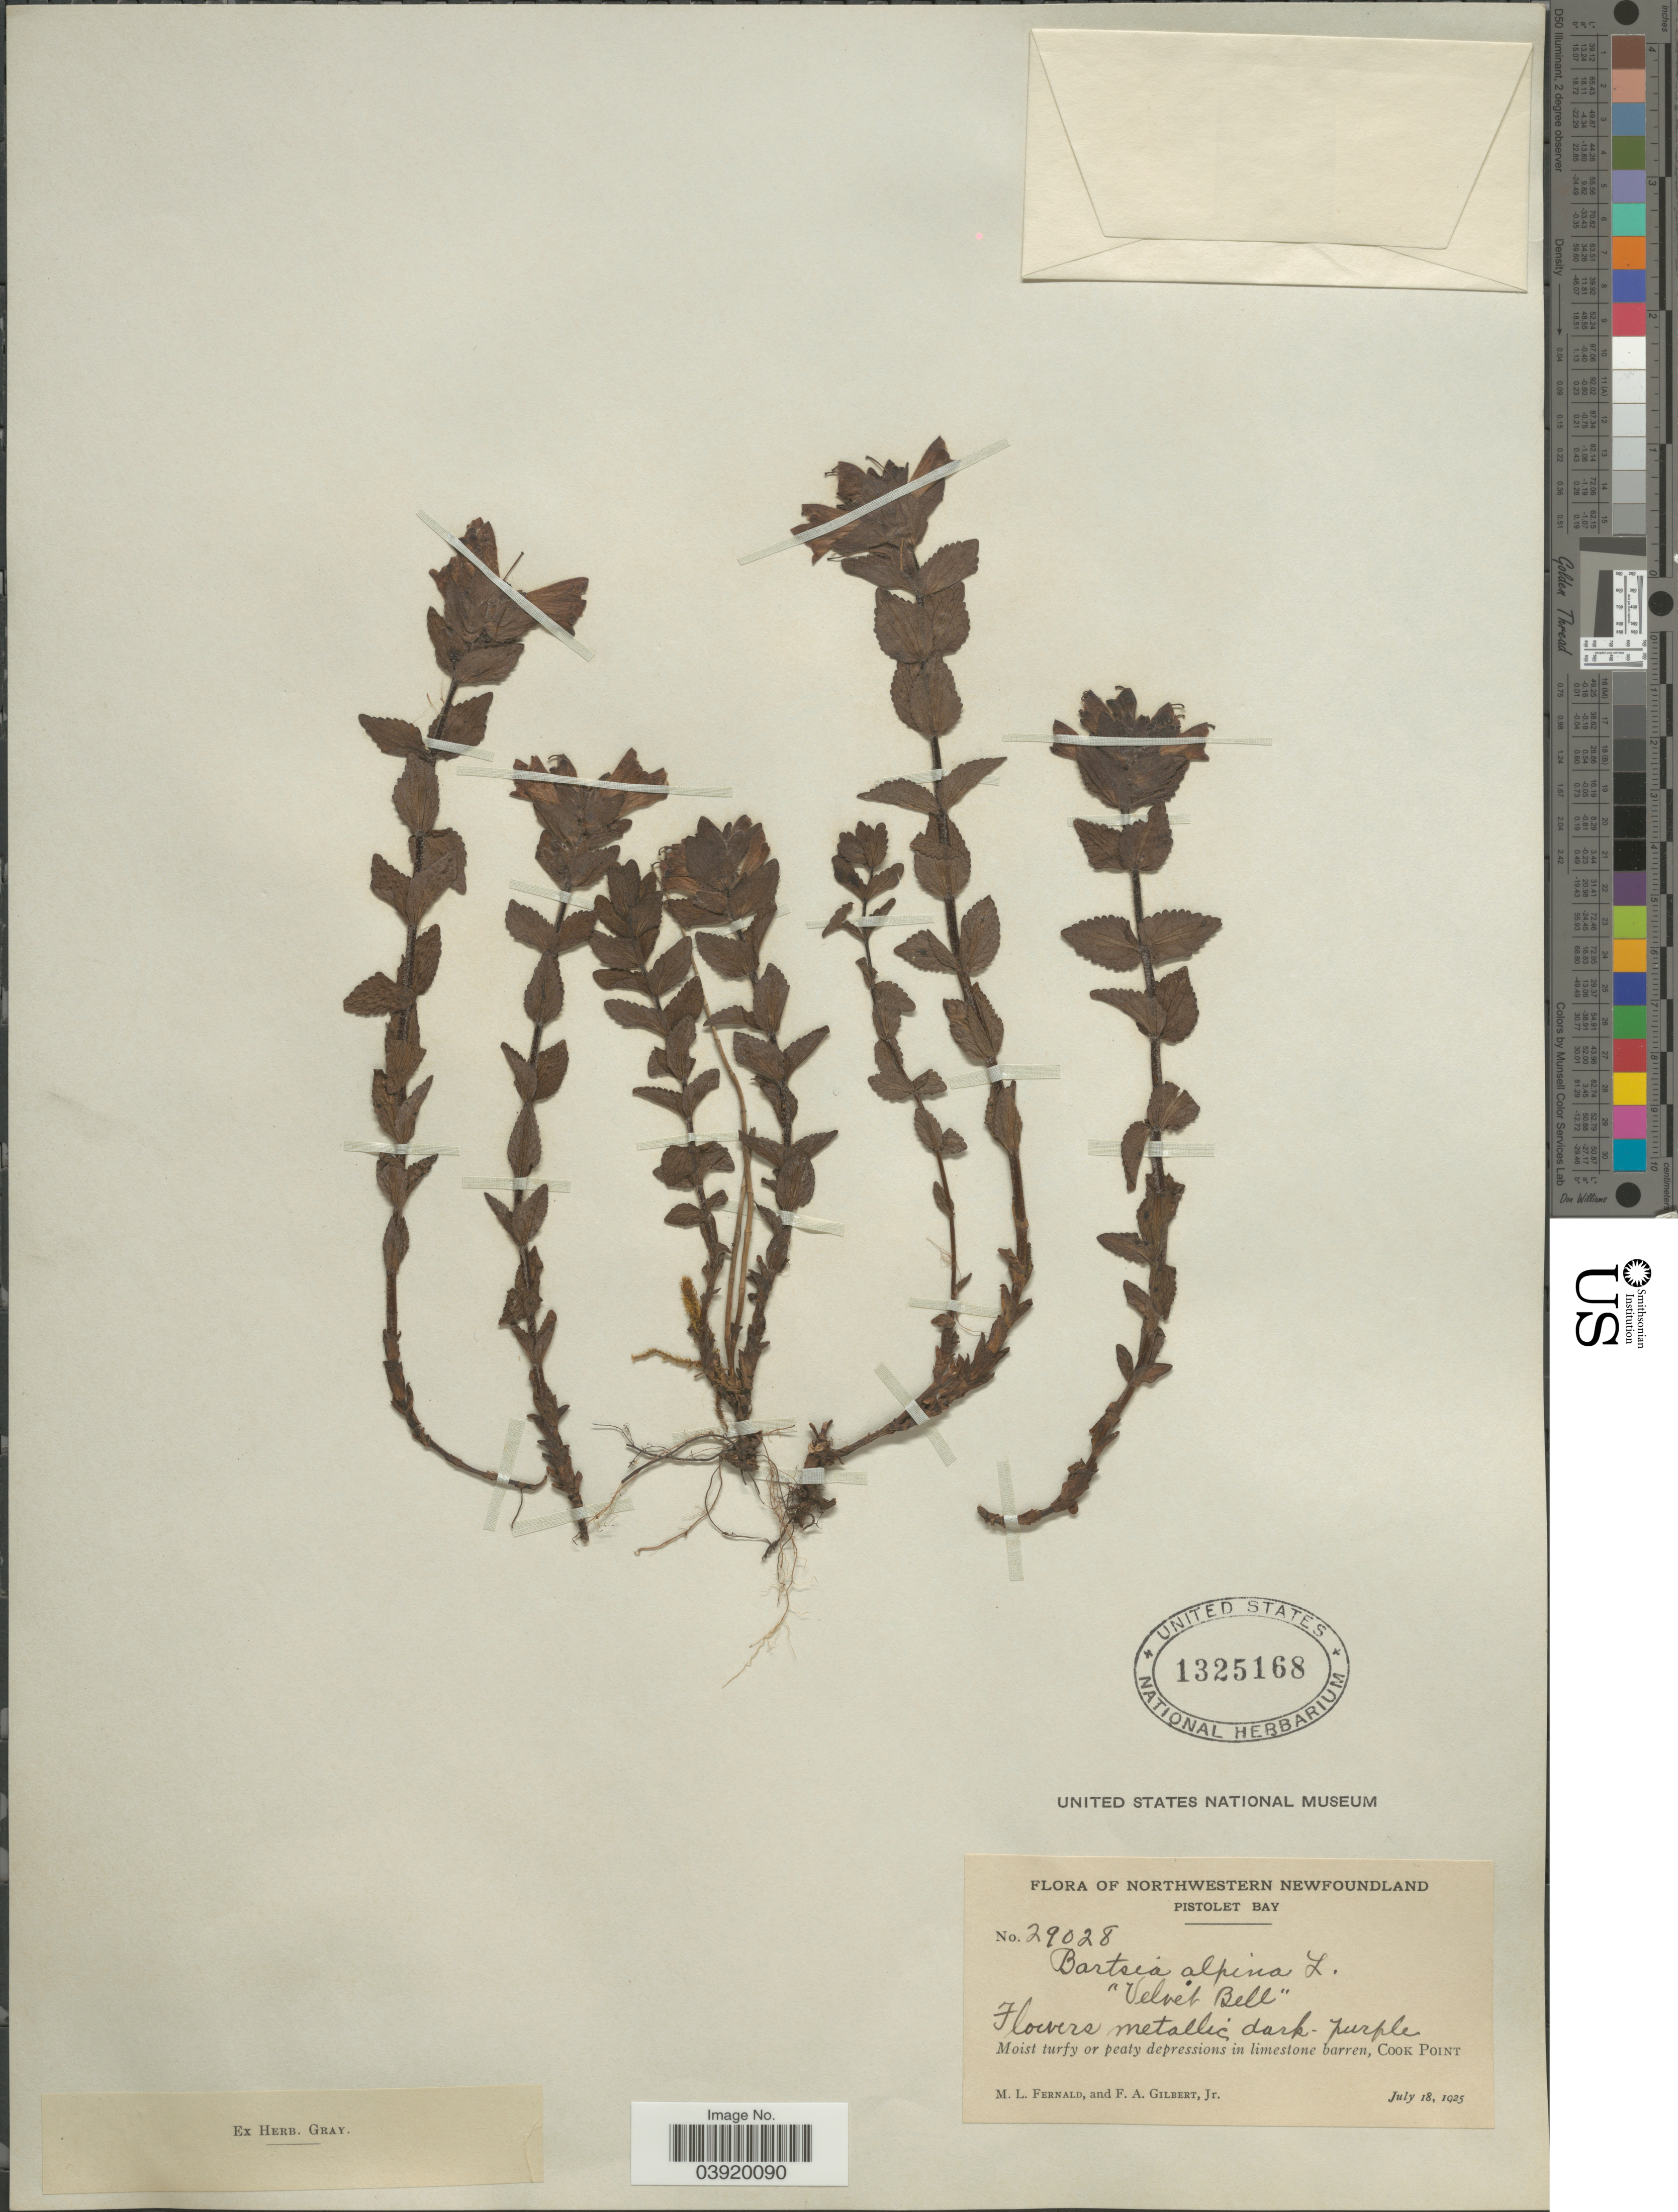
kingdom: Plantae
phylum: Tracheophyta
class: Magnoliopsida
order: Lamiales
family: Orobanchaceae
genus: Bartsia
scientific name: Bartsia alpina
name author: L.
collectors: M. L. Fernald & F. A. Gilbert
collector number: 29028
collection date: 1925-07-18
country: Canada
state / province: Newfoundland and Labrador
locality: Northwestern Newfoundland. Pistolet Bay. Cook Point.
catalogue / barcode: US 1325168